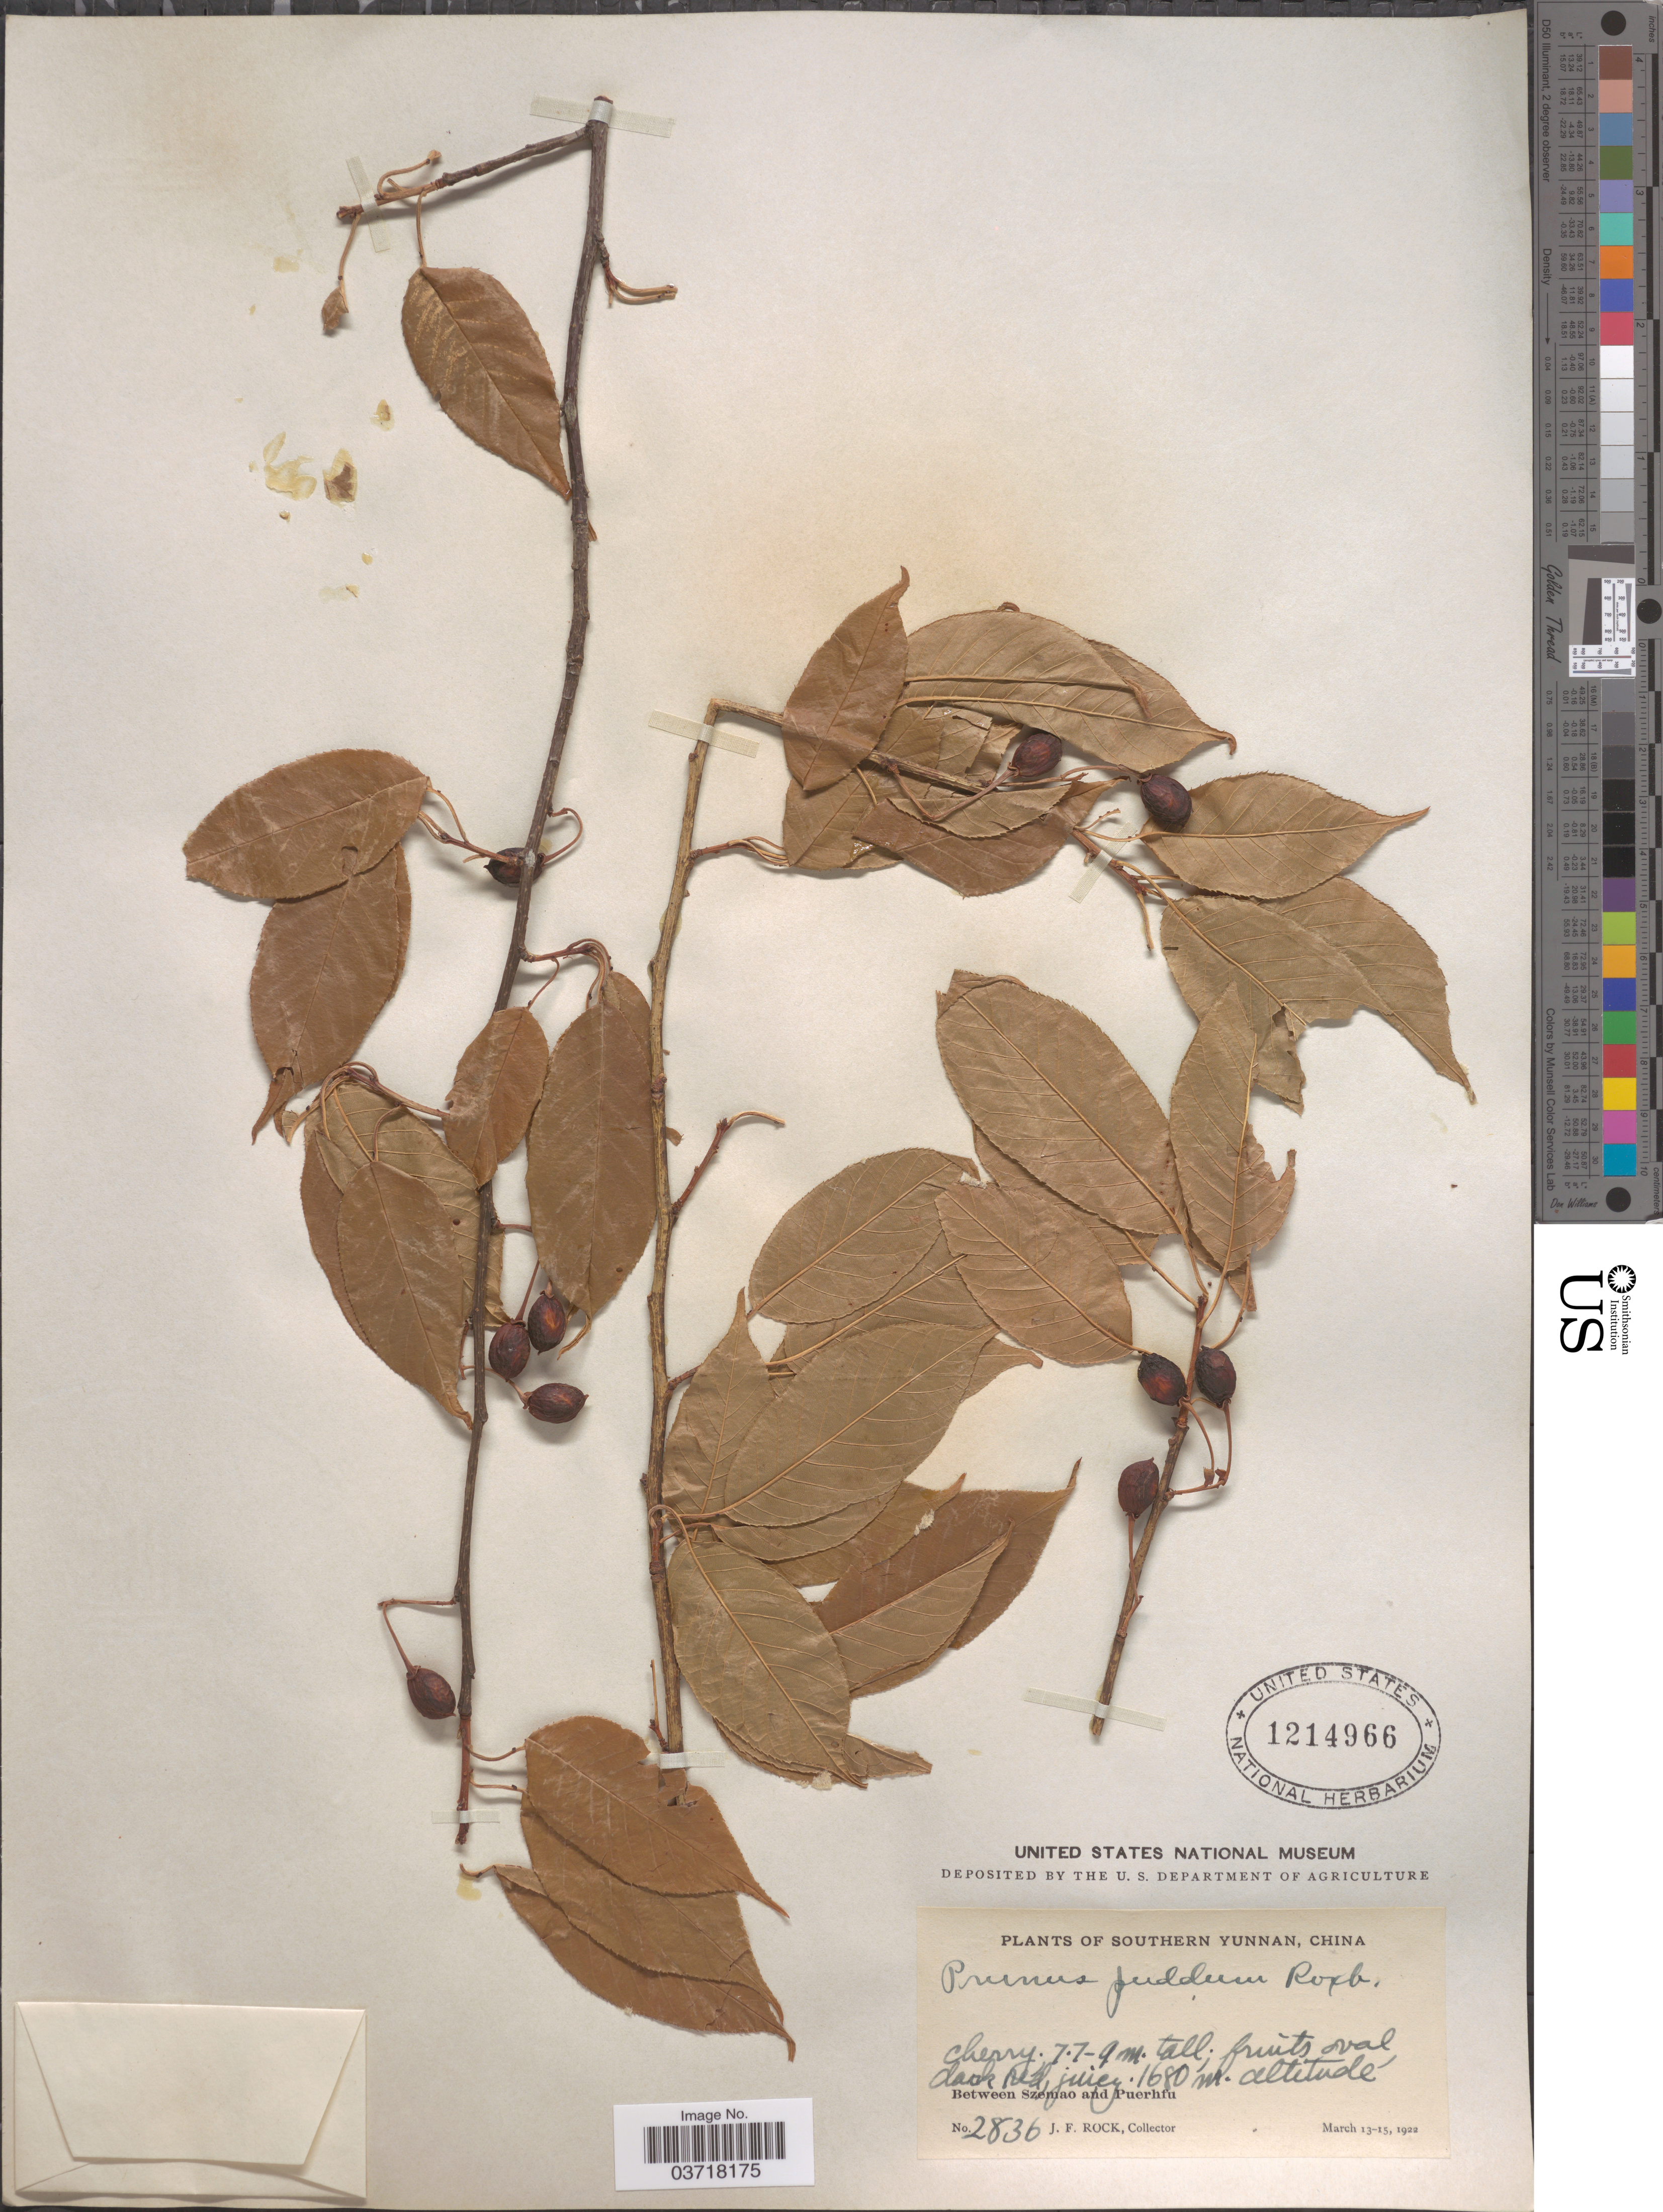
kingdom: Plantae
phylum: Tracheophyta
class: Magnoliopsida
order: Rosales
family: Rosaceae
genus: Prunus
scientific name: Prunus puddum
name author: Stokes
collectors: J. Rock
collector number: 2836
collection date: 1922-03-13/1922-03-15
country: China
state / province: Yunnan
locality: Southern Yunnan. Between Szemao and Puerhfu.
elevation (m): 1680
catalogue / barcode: US 1214966